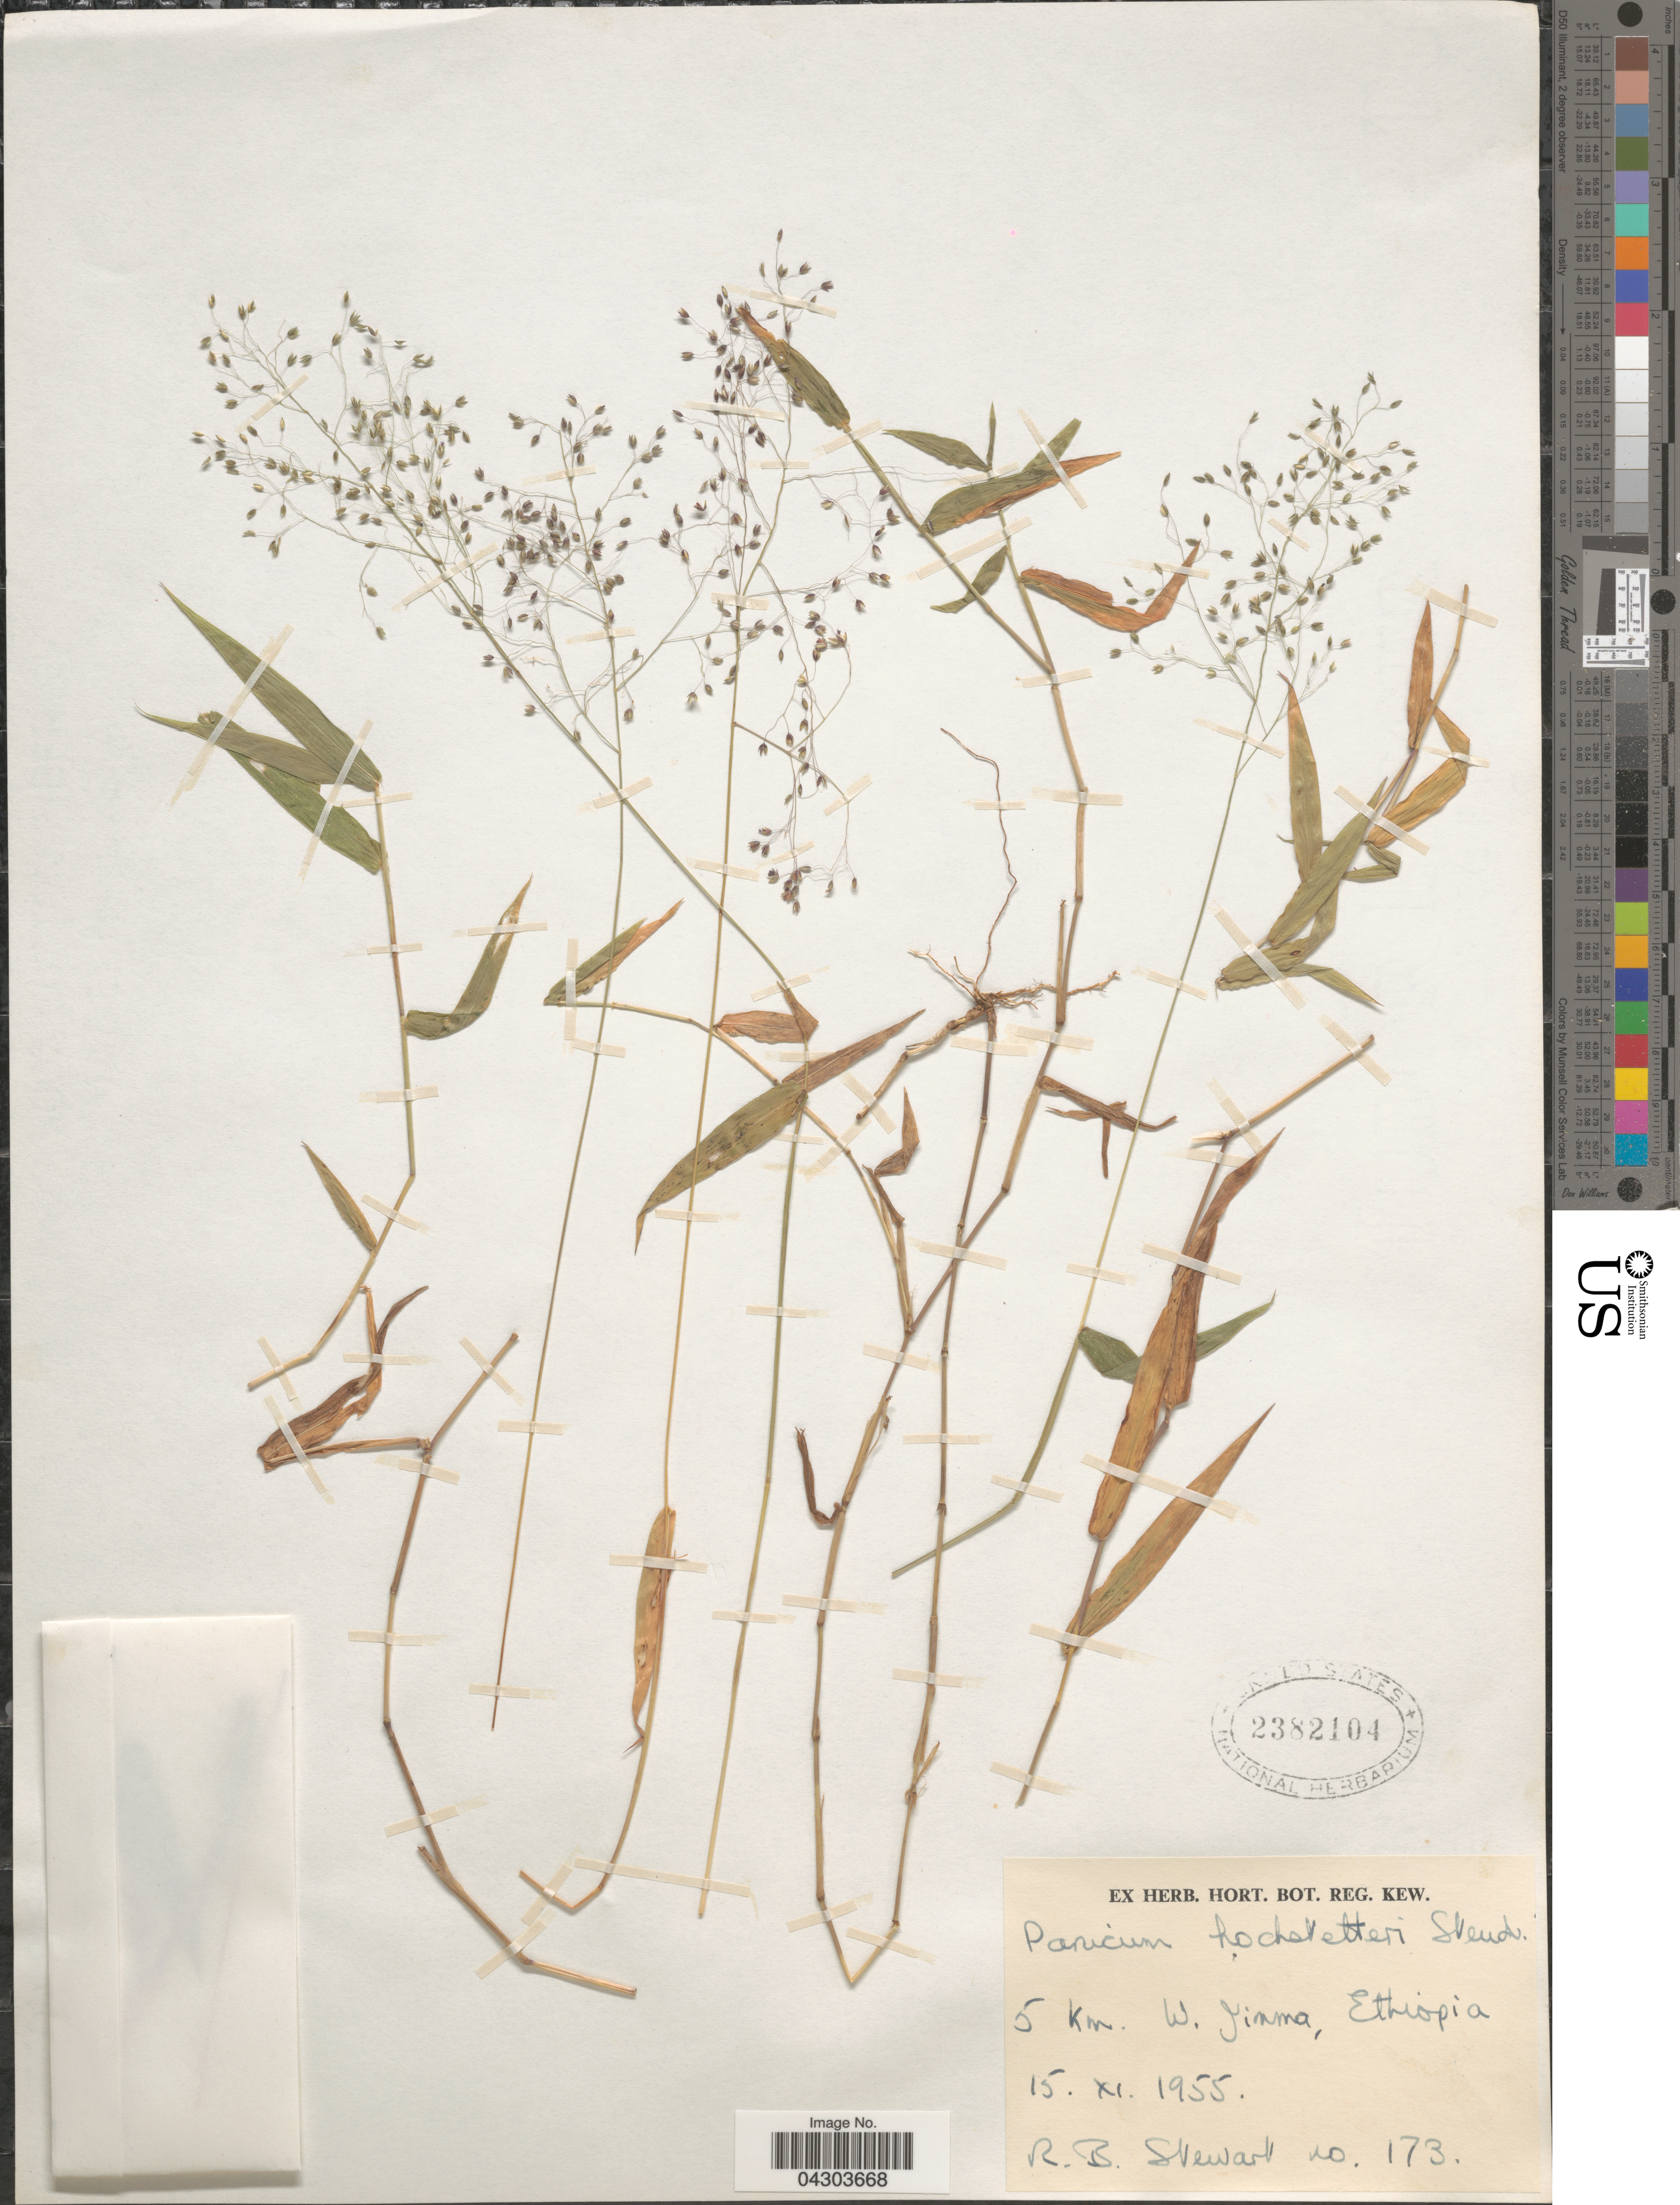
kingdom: Plantae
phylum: Tracheophyta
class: Liliopsida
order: Poales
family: Poaceae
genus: Panicum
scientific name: Panicum hochstetteri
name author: Steud.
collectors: R. Stewart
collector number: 173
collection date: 1955-11-15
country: Ethiopia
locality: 5 Km. W. Jimma.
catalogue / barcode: US 2382104